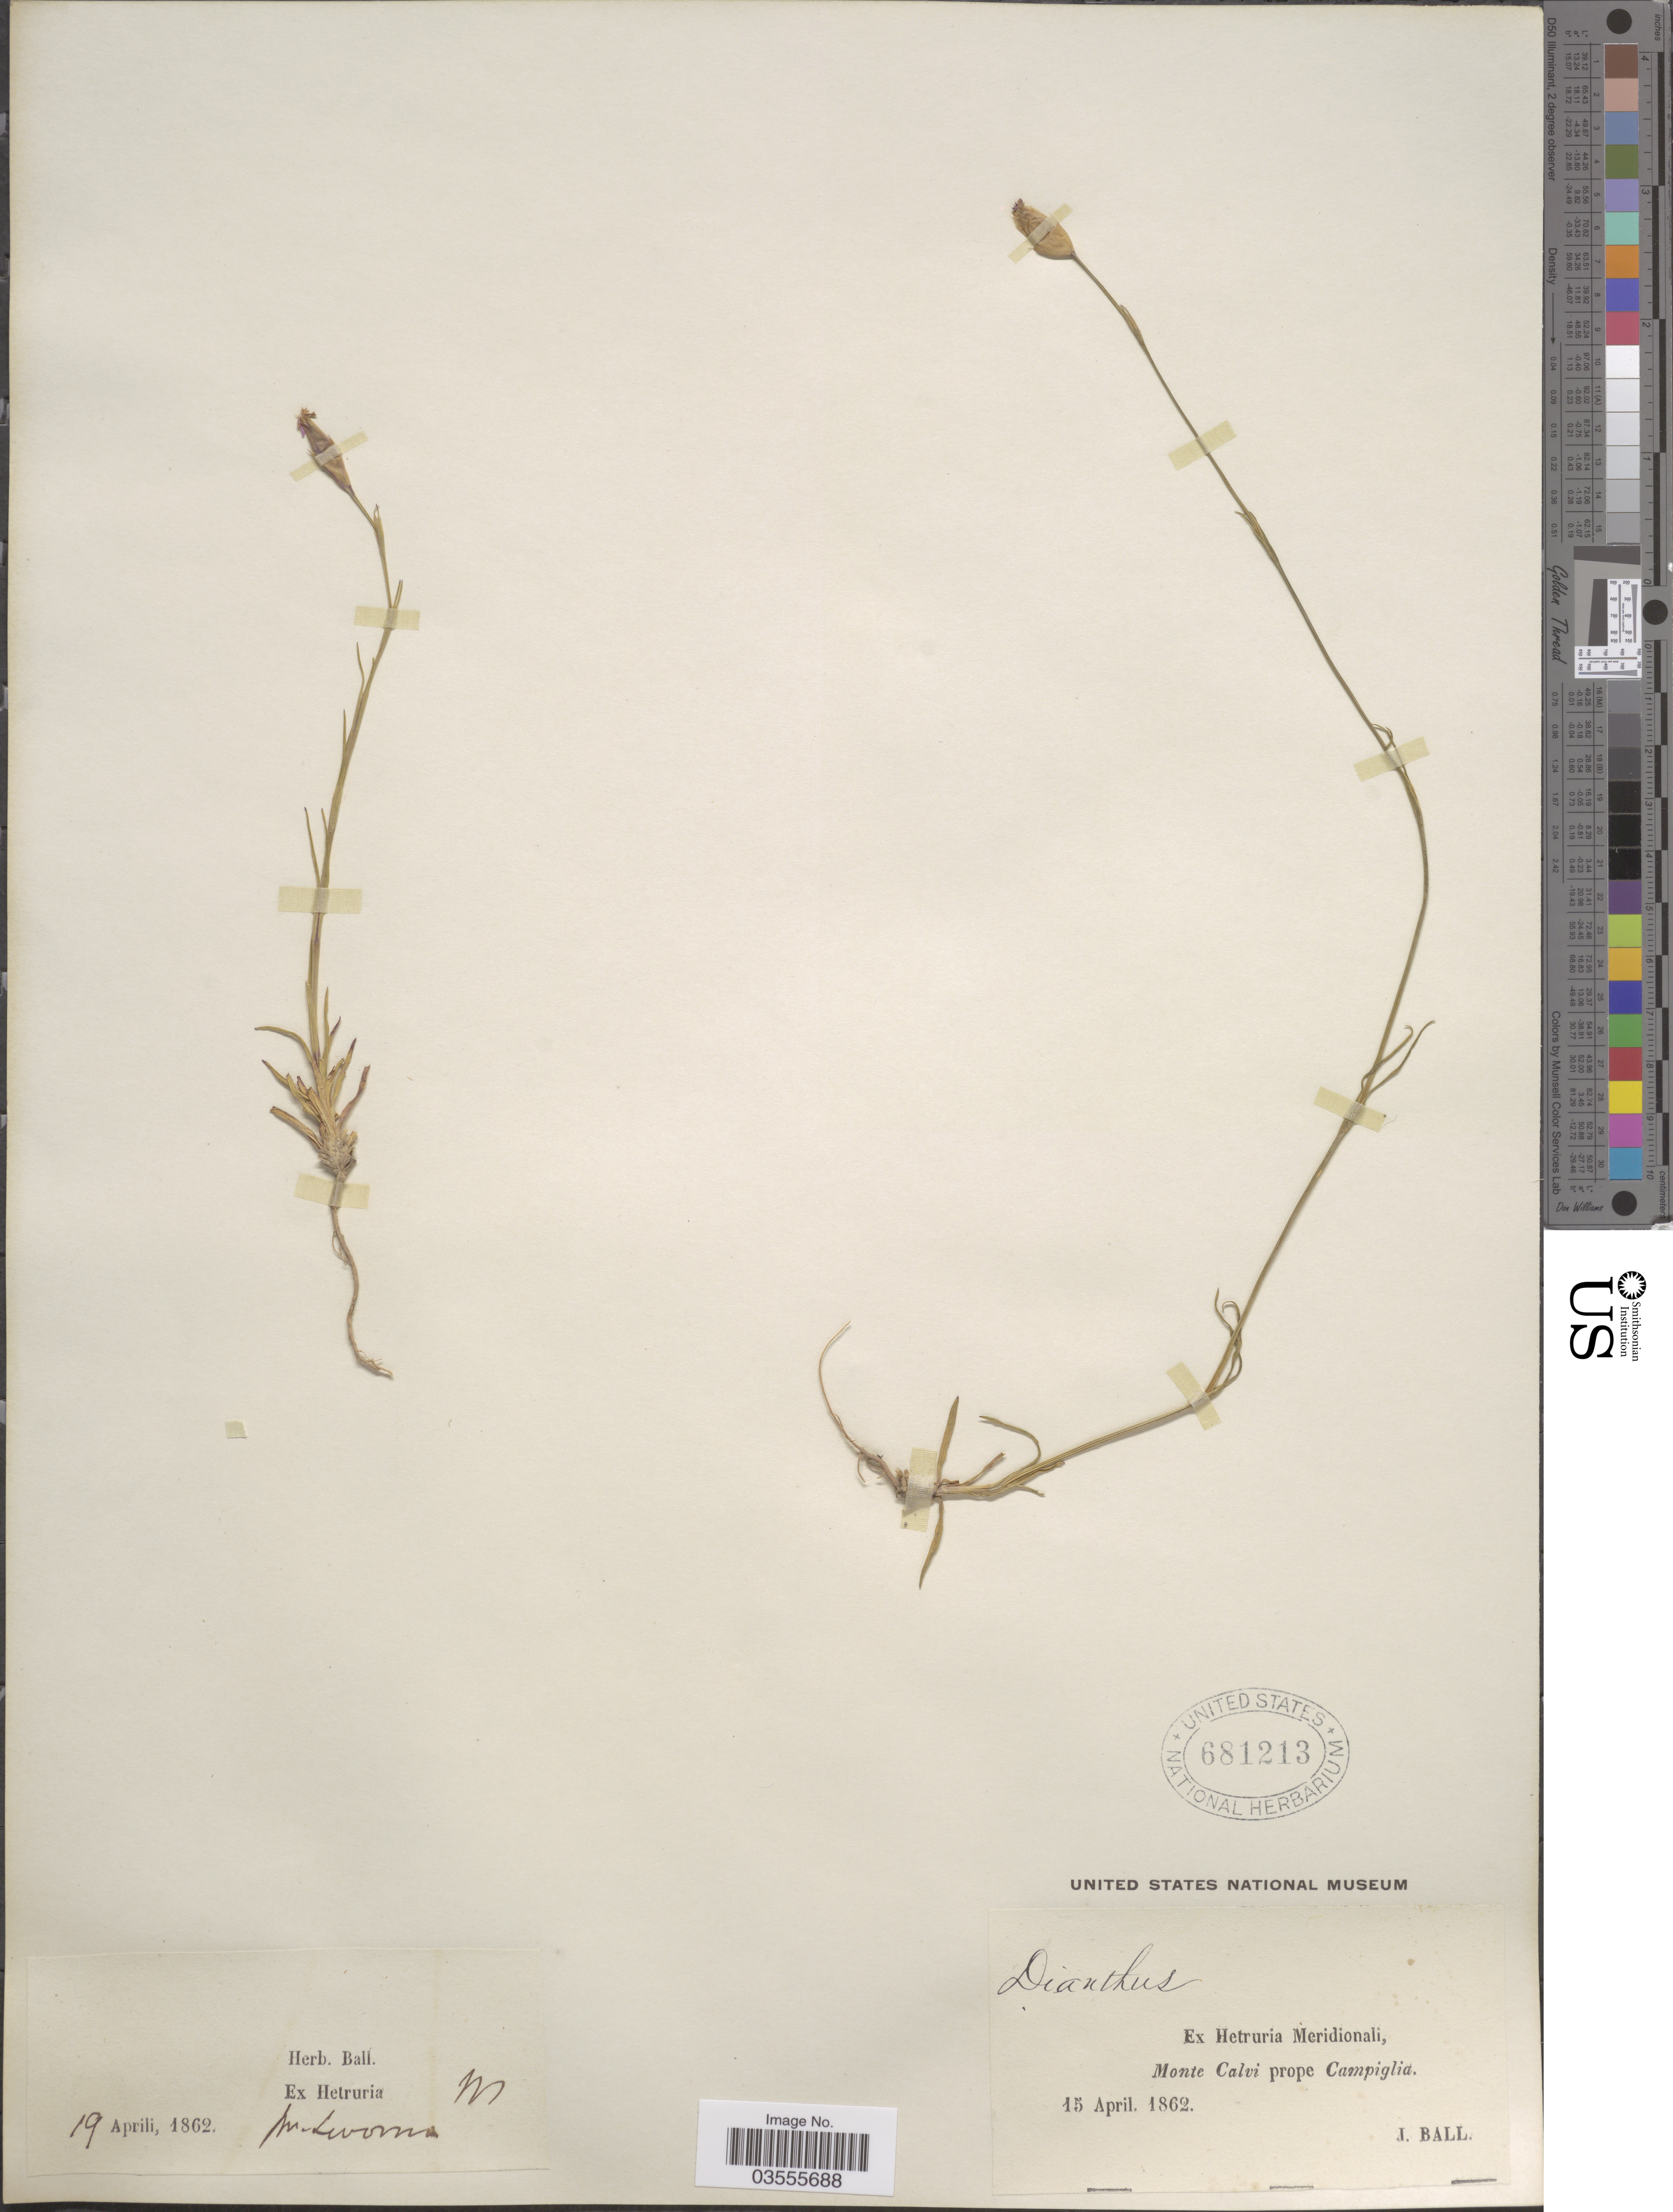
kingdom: Plantae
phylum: Tracheophyta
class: Magnoliopsida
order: Caryophyllales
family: Caryophyllaceae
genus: Petrorhagia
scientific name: Petrorhagia dubia subsp. dubia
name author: (Raf.) López & Romo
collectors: J. Ball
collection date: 1862-04-19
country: Italy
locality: Ex Hetruria Meridionali, Monte Calvi prope Campiglia. Pr. Livorno.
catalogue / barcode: US 681213